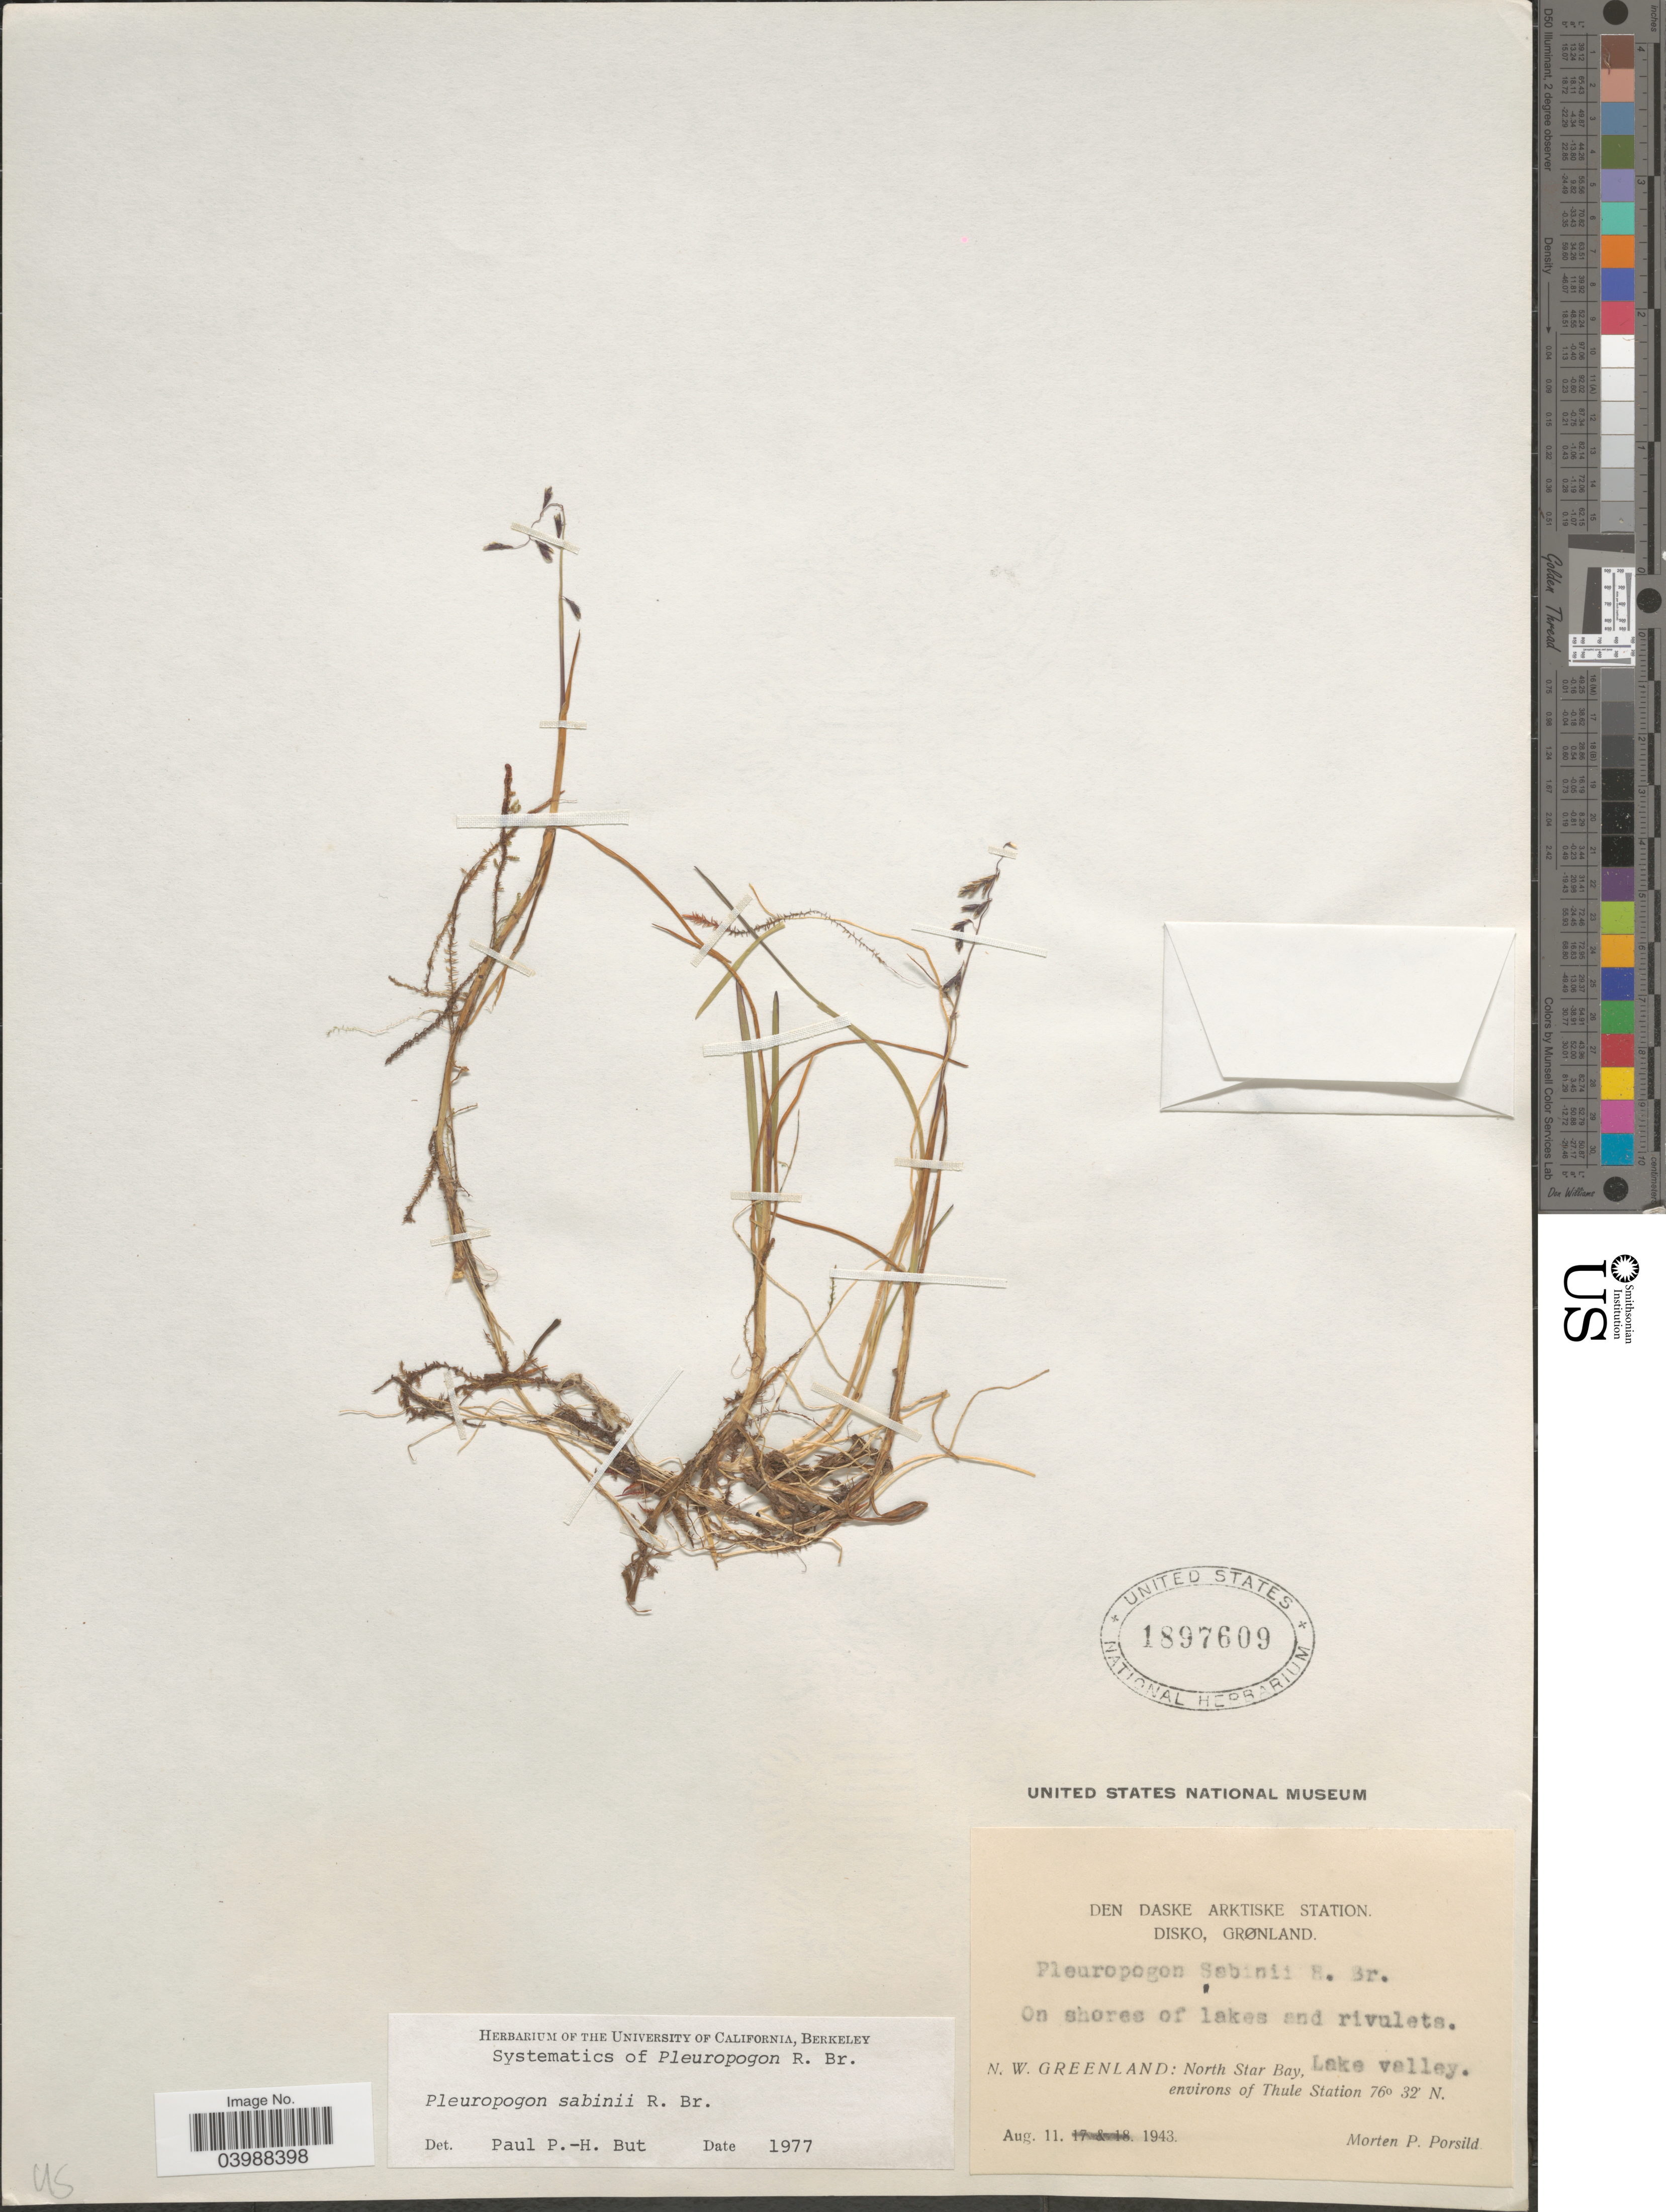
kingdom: Plantae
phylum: Tracheophyta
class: Liliopsida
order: Poales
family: Poaceae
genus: Pleuropogon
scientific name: Pleuropogon sabinei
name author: R. Br.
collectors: M. P. Porsild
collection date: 1943-08-11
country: Greenland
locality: Den Danske Arktiske Station. Disko, Grønland. N.W. Greenland: North Star Bay, Lake valley. Environs of Thule Station.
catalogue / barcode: US 1897609